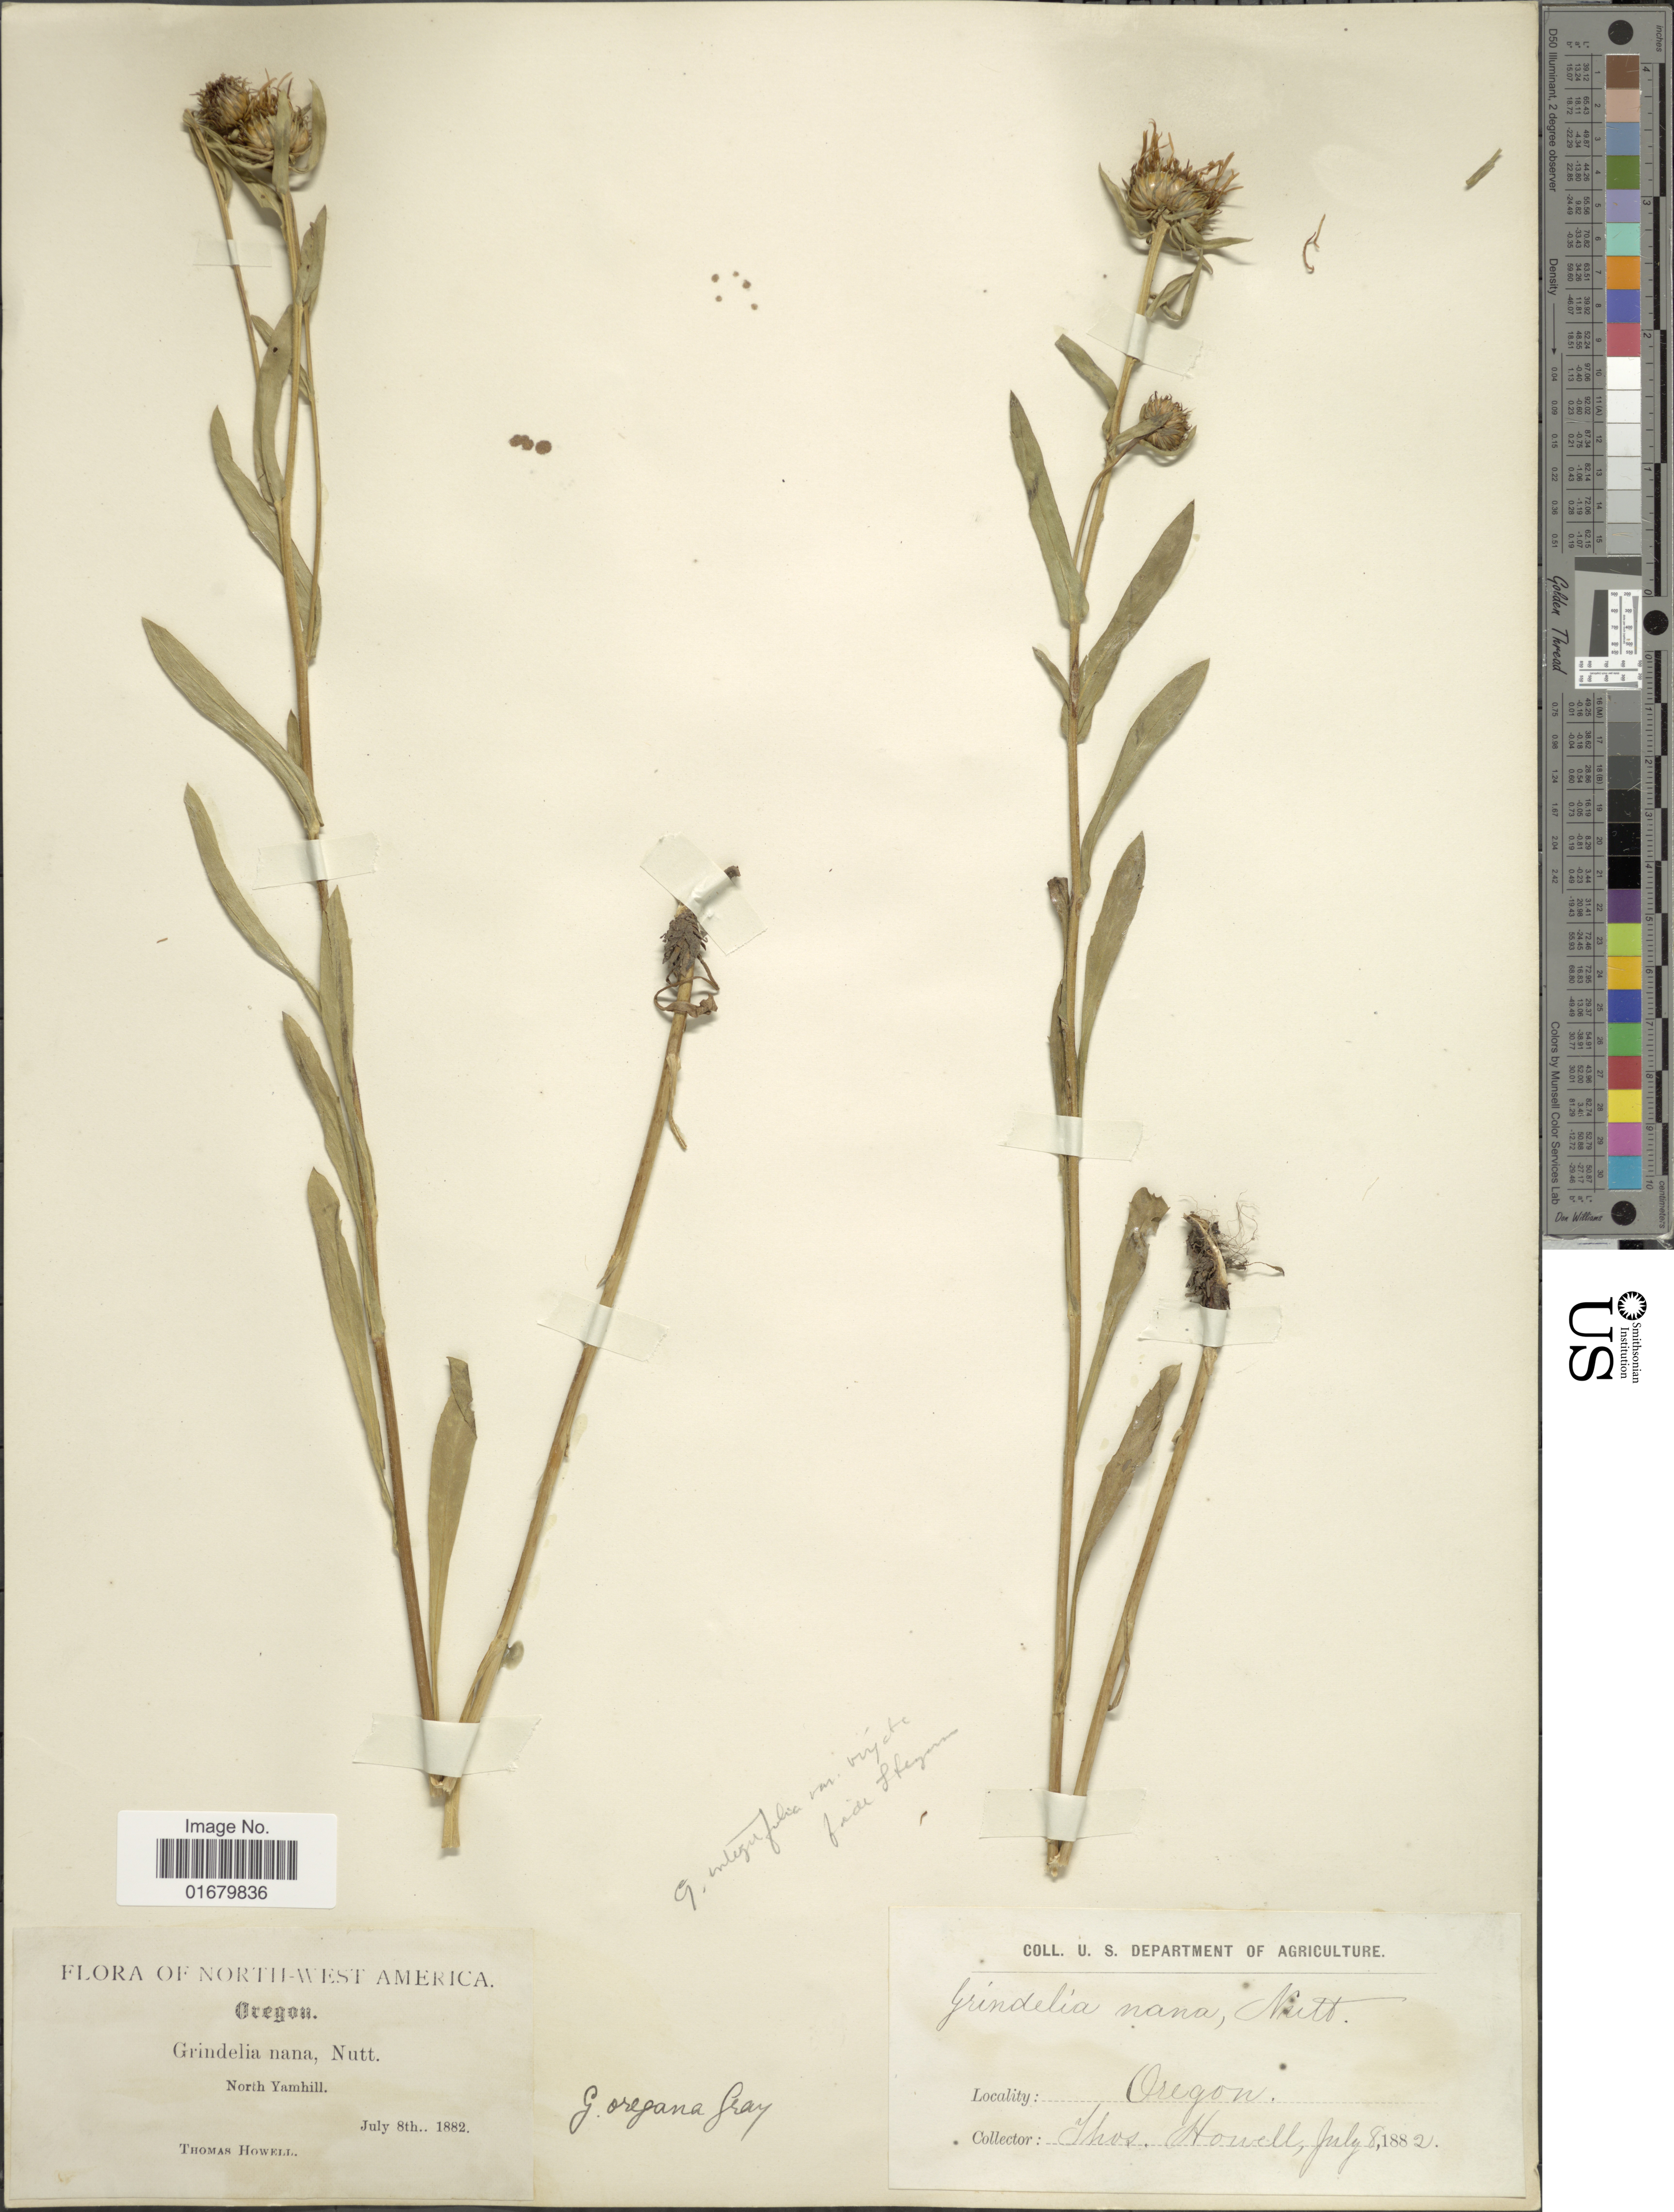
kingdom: Plantae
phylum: Tracheophyta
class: Magnoliopsida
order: Asterales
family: Asteraceae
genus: Grindelia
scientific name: Grindelia integrifolia var. virgata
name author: (Nutt.) Torr. & A. Gray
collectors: T. Howell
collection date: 1882-07-08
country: United States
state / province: Oregon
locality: North-West America, North Yamhill.